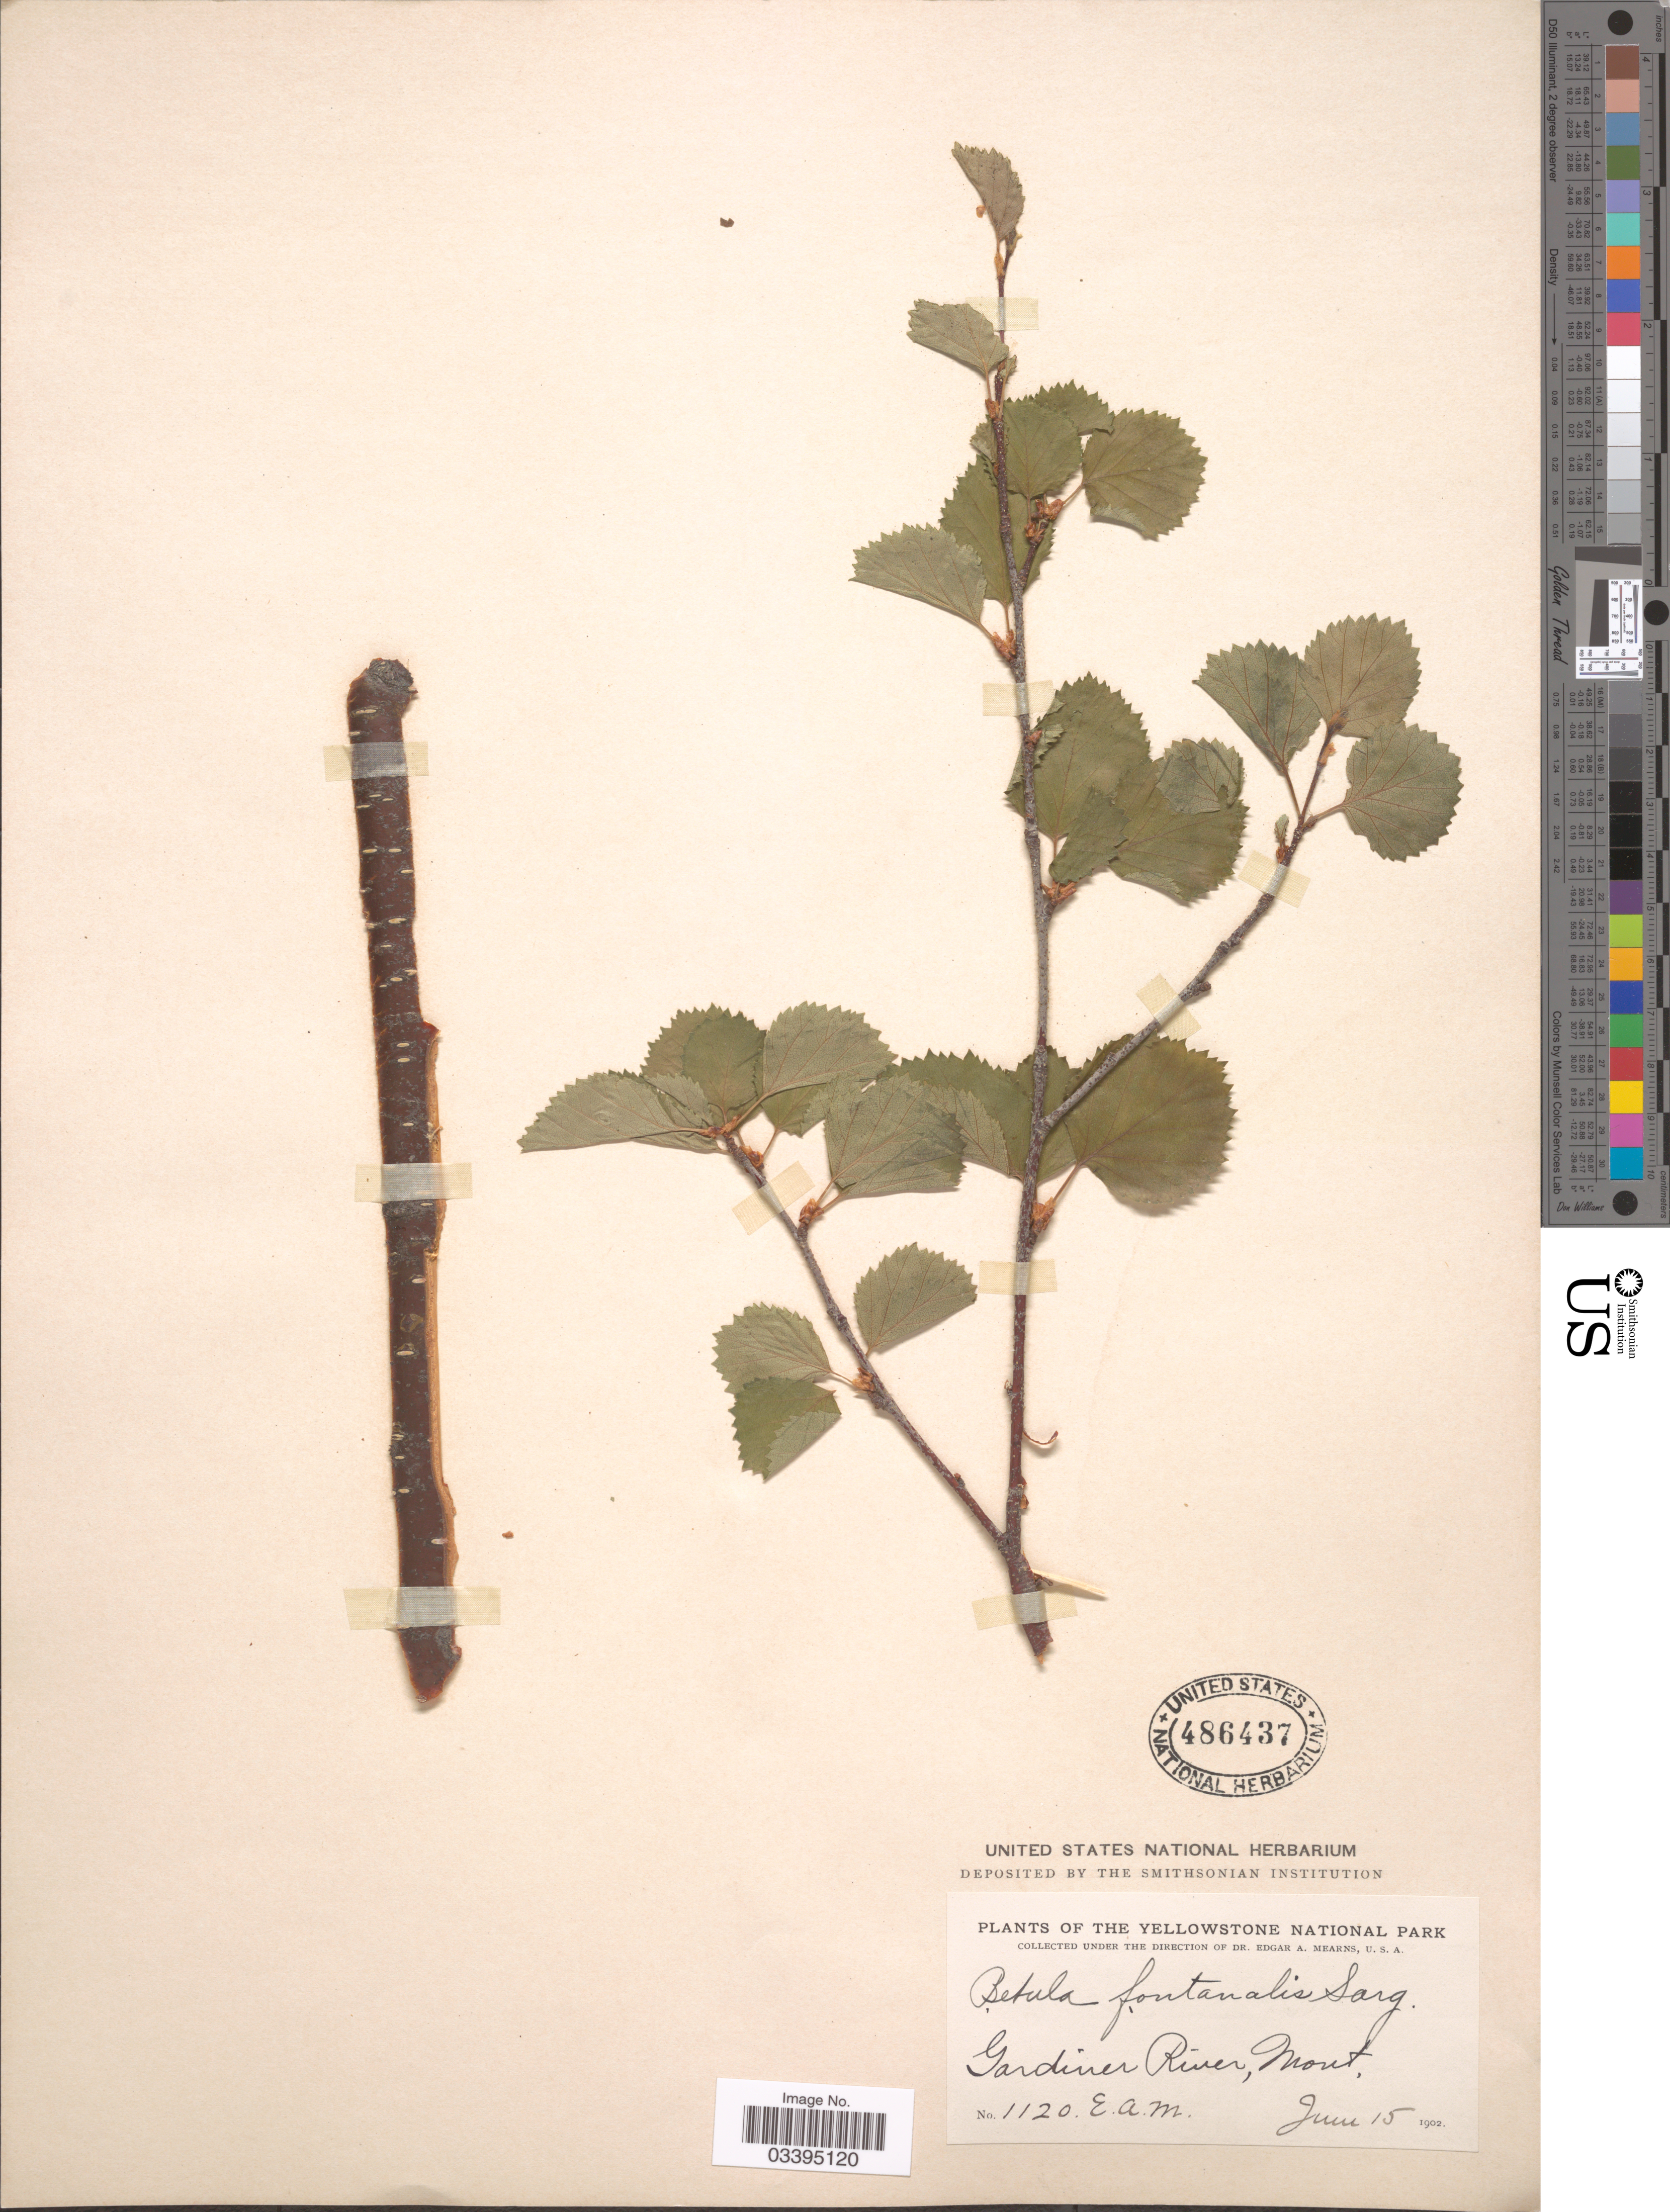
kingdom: Plantae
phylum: Tracheophyta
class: Magnoliopsida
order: Fagales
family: Betulaceae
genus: Betula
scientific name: Betula fontinalis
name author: Sarg.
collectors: E. A. Mearns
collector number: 1120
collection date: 1902-06-15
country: United States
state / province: Montana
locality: Yellowstone National Park. Gardiner River.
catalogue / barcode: US 486437